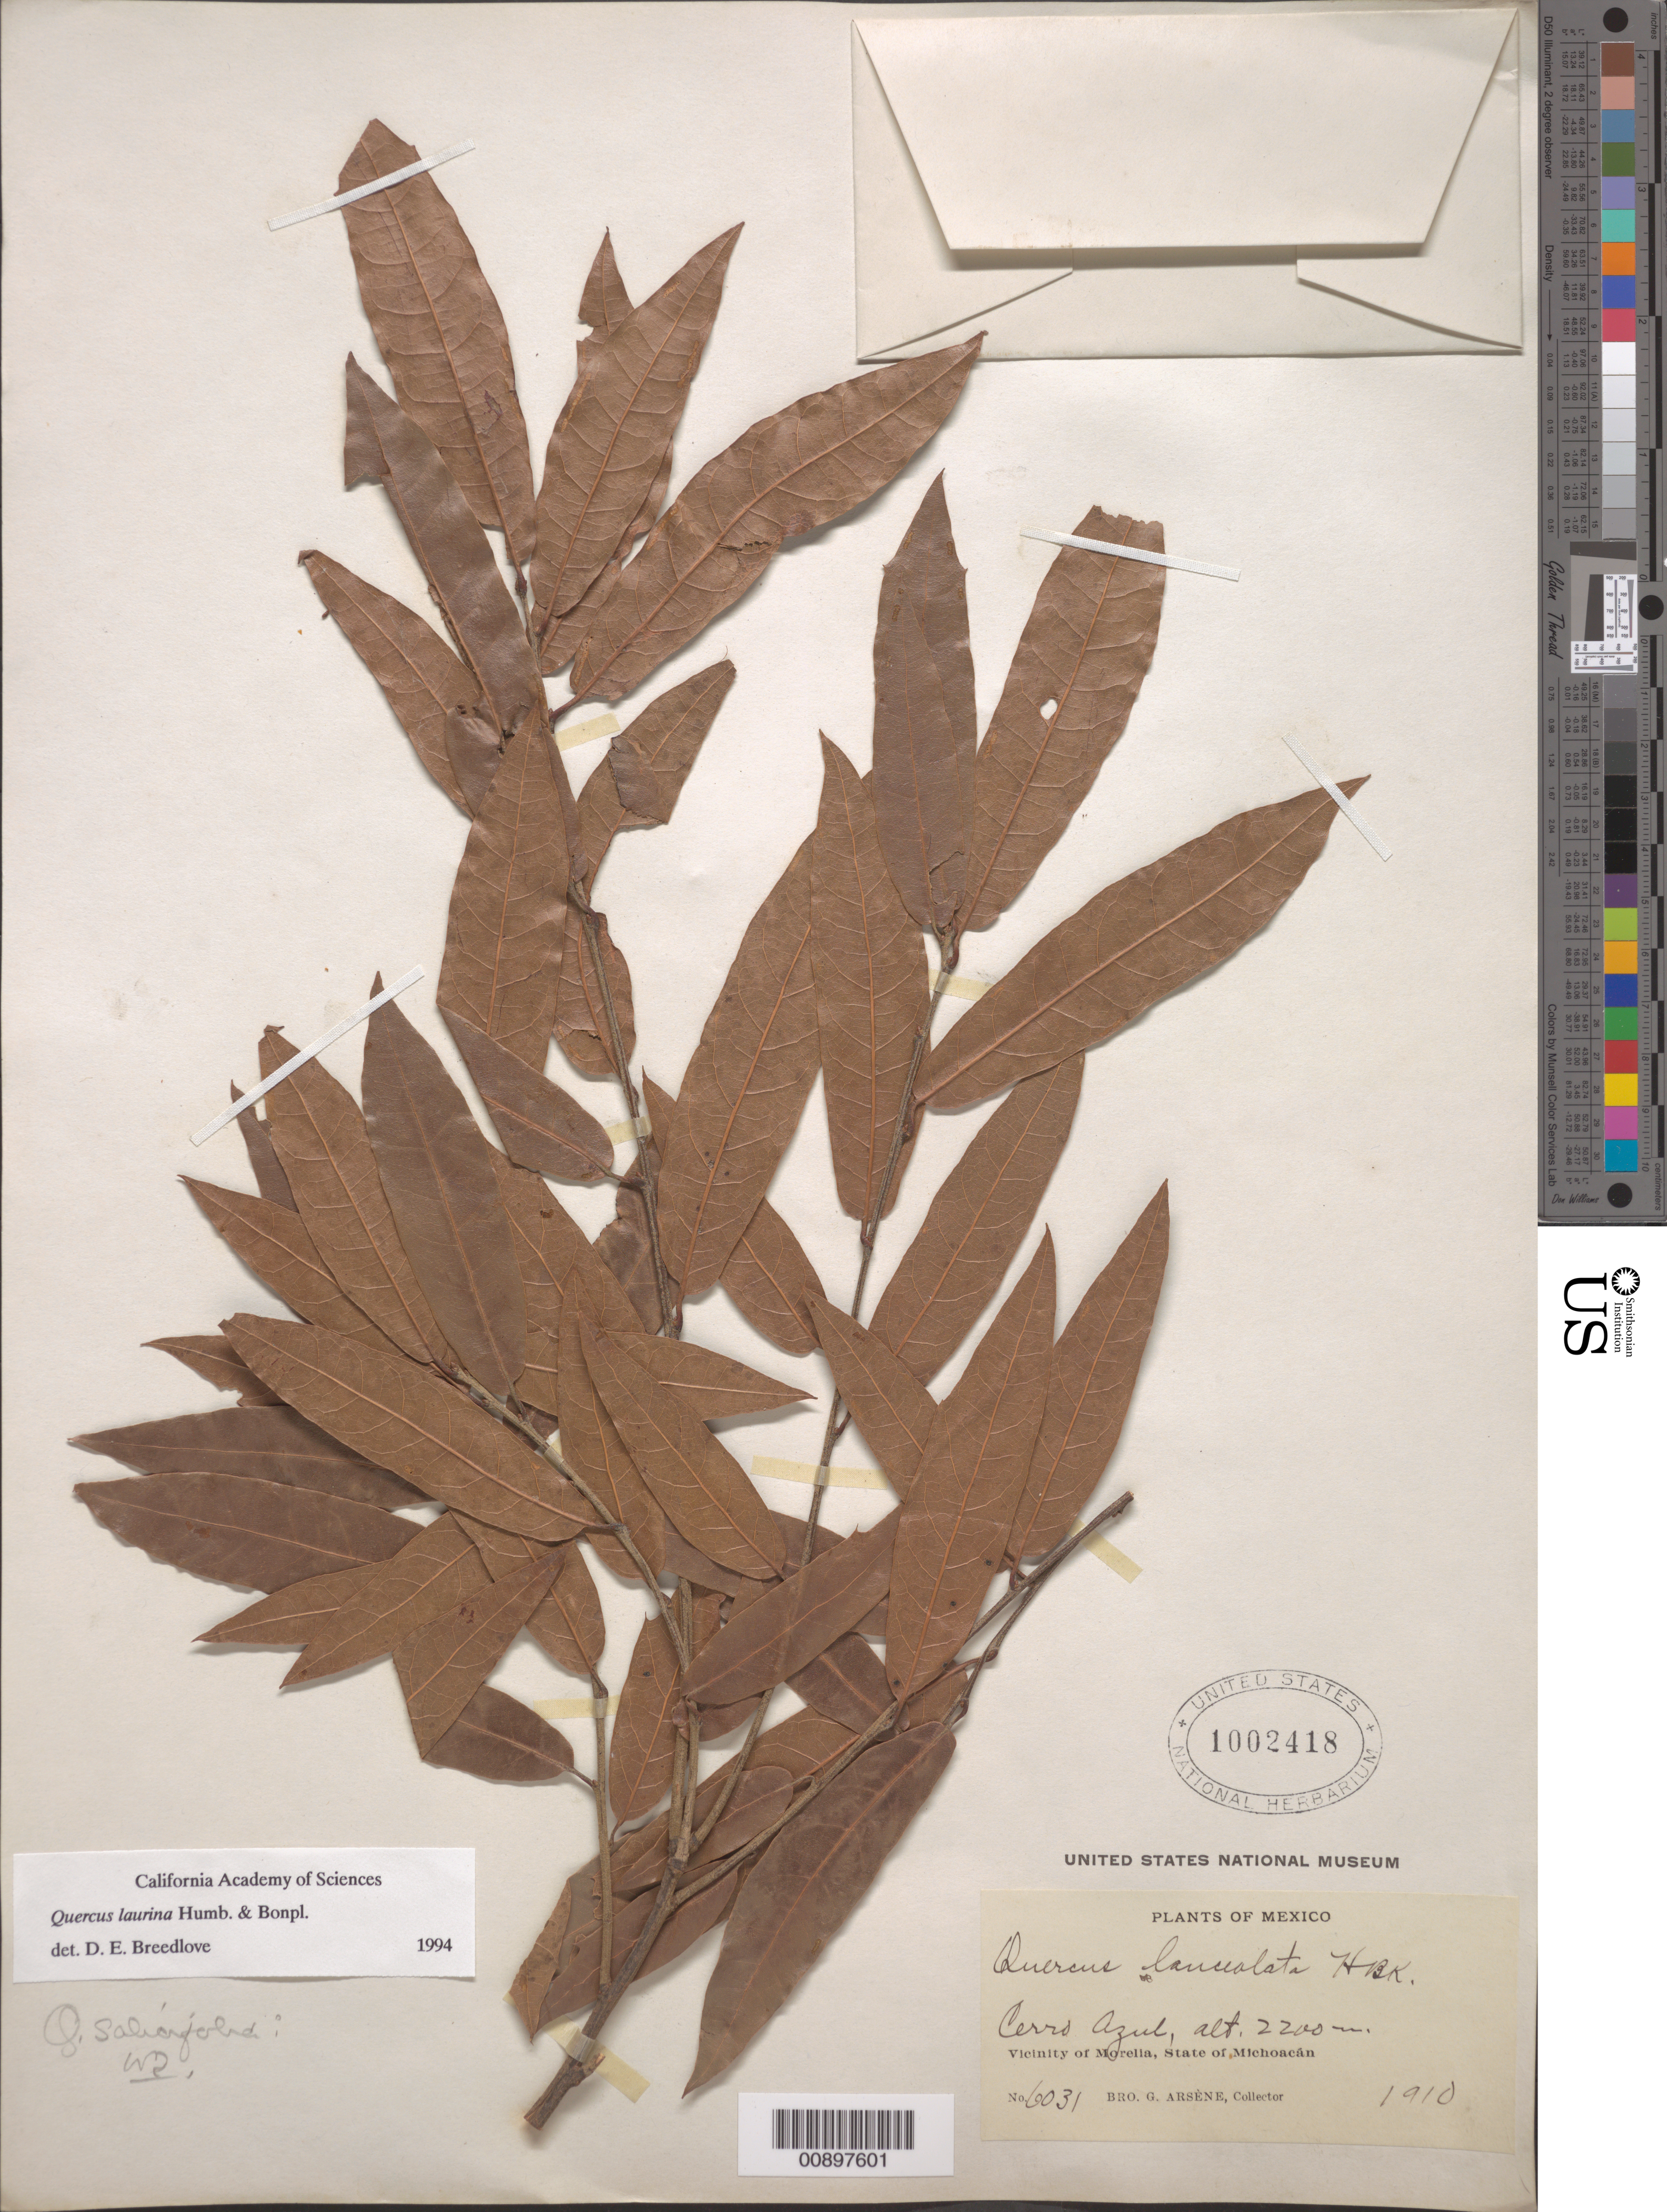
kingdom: Plantae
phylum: Tracheophyta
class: Magnoliopsida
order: Fagales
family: Fagaceae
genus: Quercus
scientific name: Quercus laurina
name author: Humb. & Bonpl.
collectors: Bro. G. Arsène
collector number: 6031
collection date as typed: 1910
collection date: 1910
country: Mexico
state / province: Michoacán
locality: Cerro Azul. Vicinity of Morelia, State of Michoacán.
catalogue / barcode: US 1002418